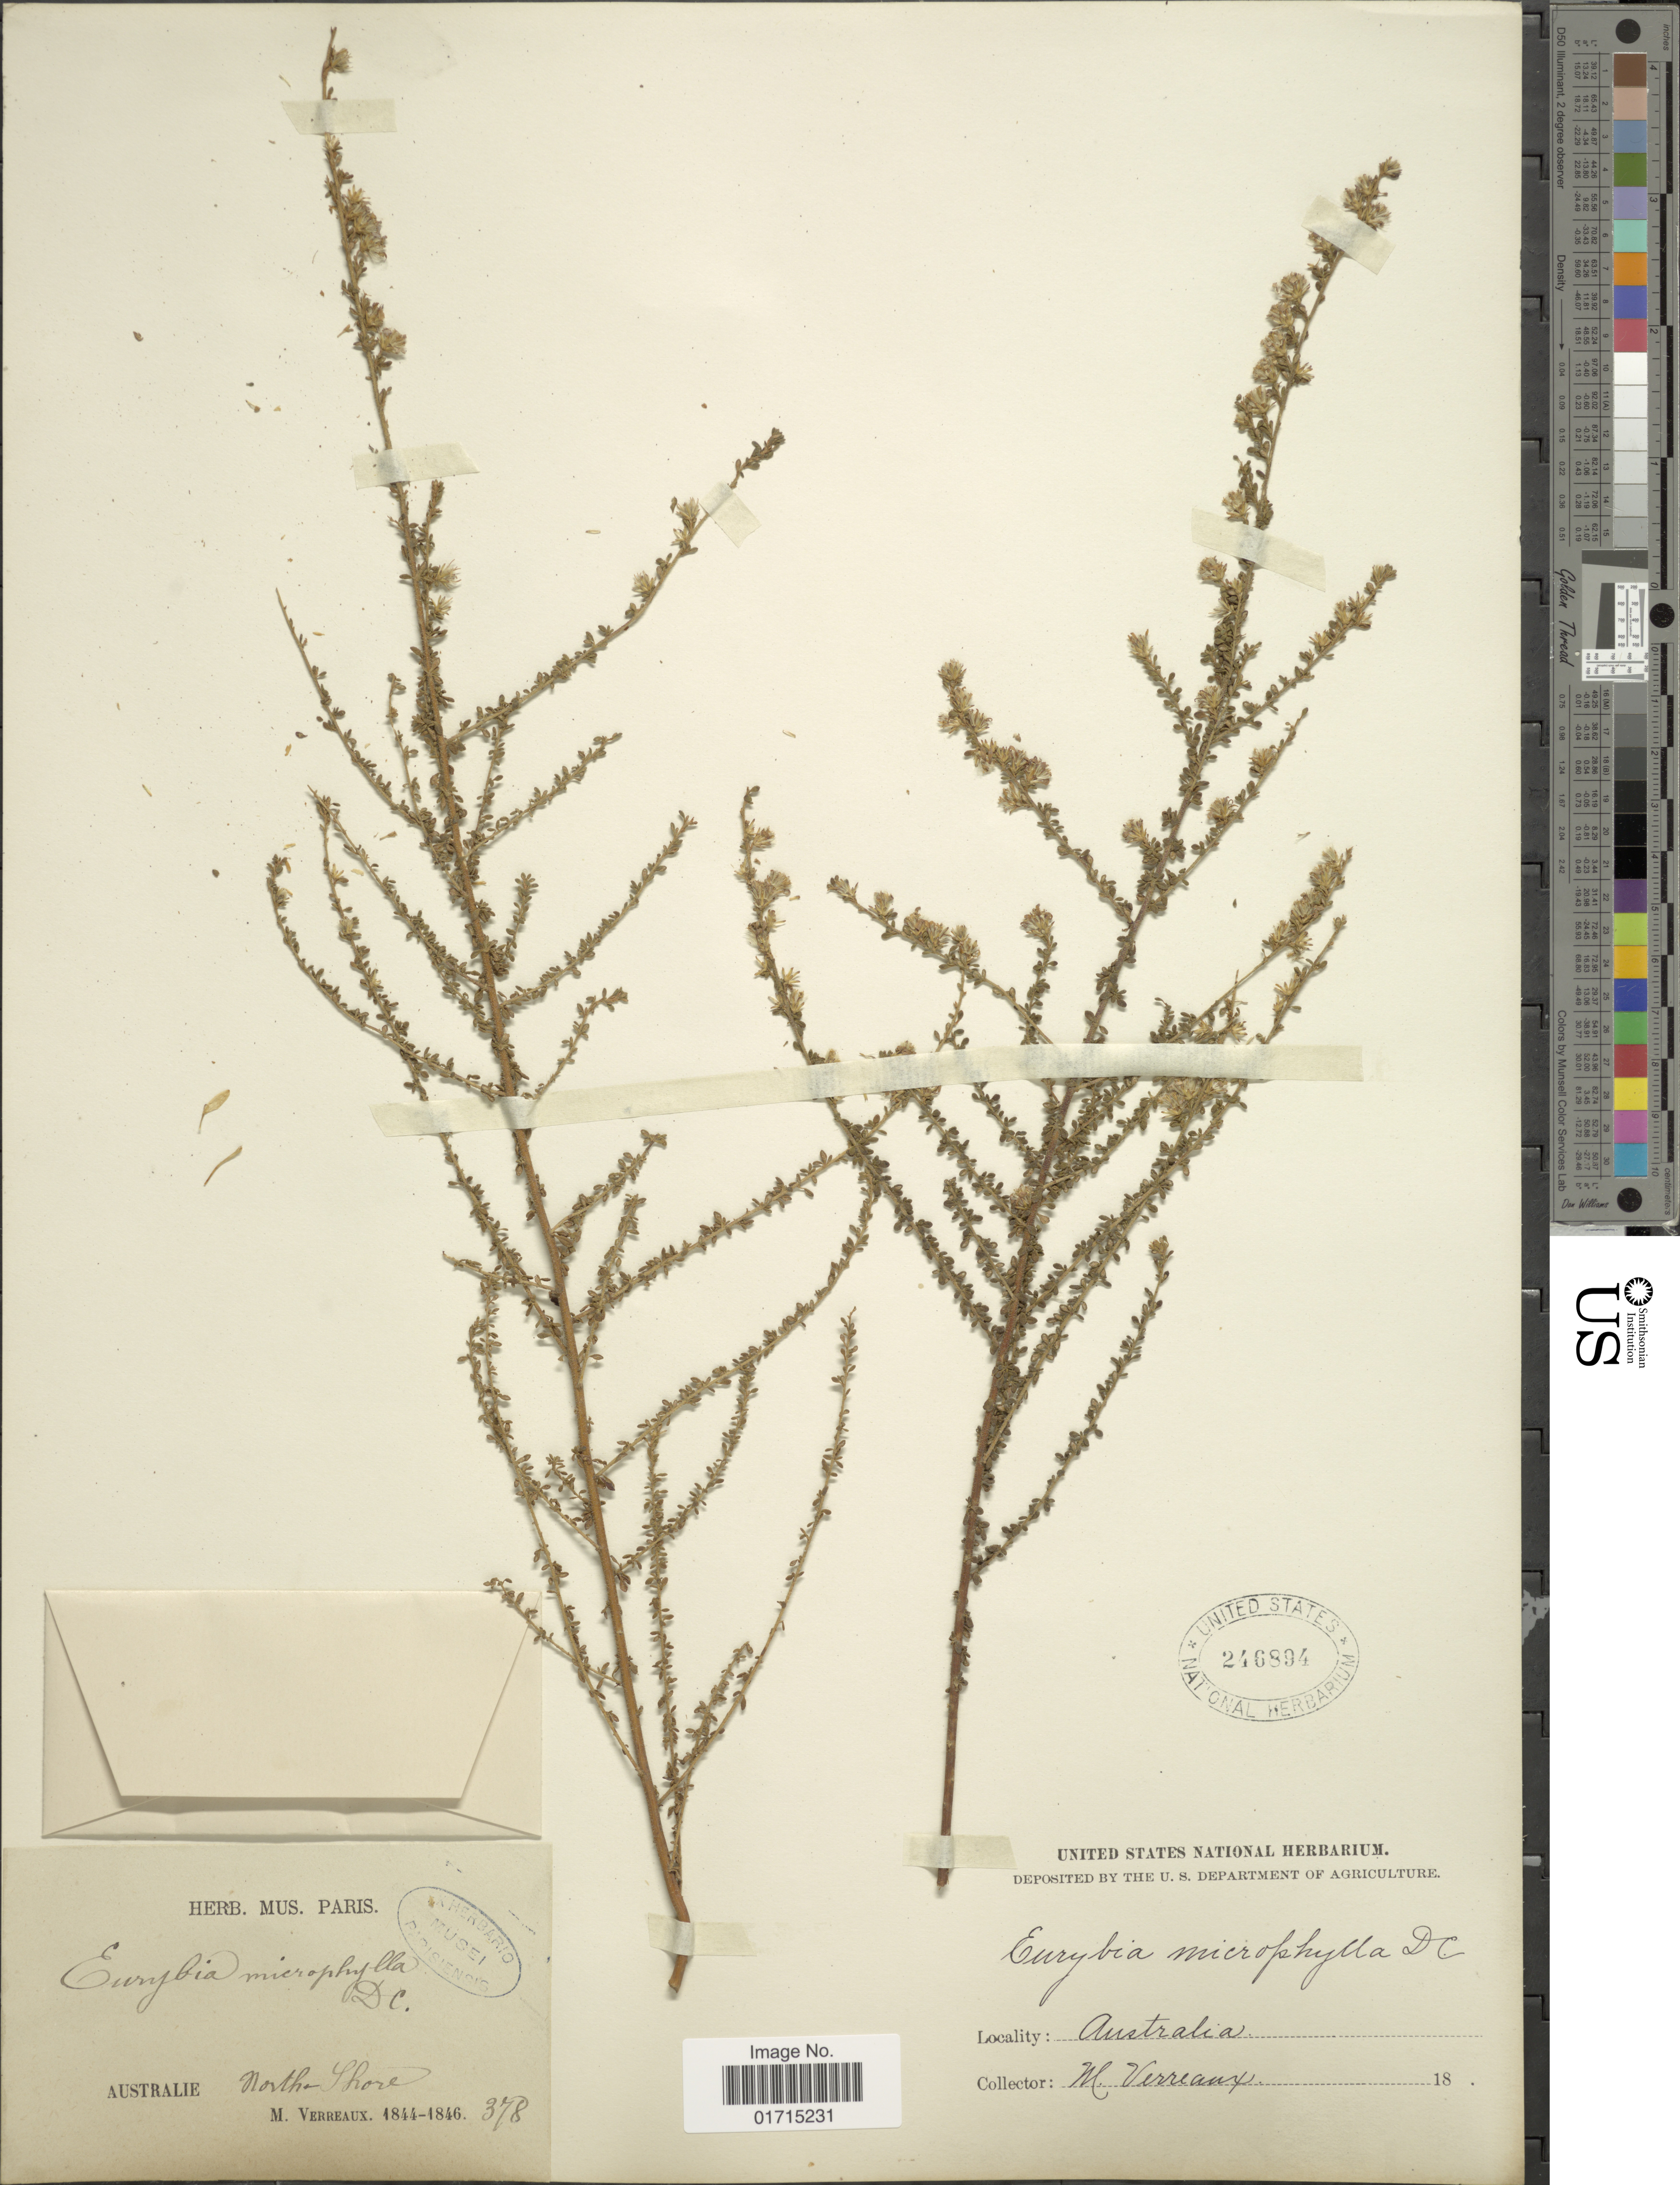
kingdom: Plantae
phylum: Tracheophyta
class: Magnoliopsida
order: Asterales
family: Asteraceae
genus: Olearia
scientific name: Olearia microphylla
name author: (Vent.) Maiden & Betche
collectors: M. Verreaux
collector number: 378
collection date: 1844/1846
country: Australia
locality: North Shore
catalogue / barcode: US 246894